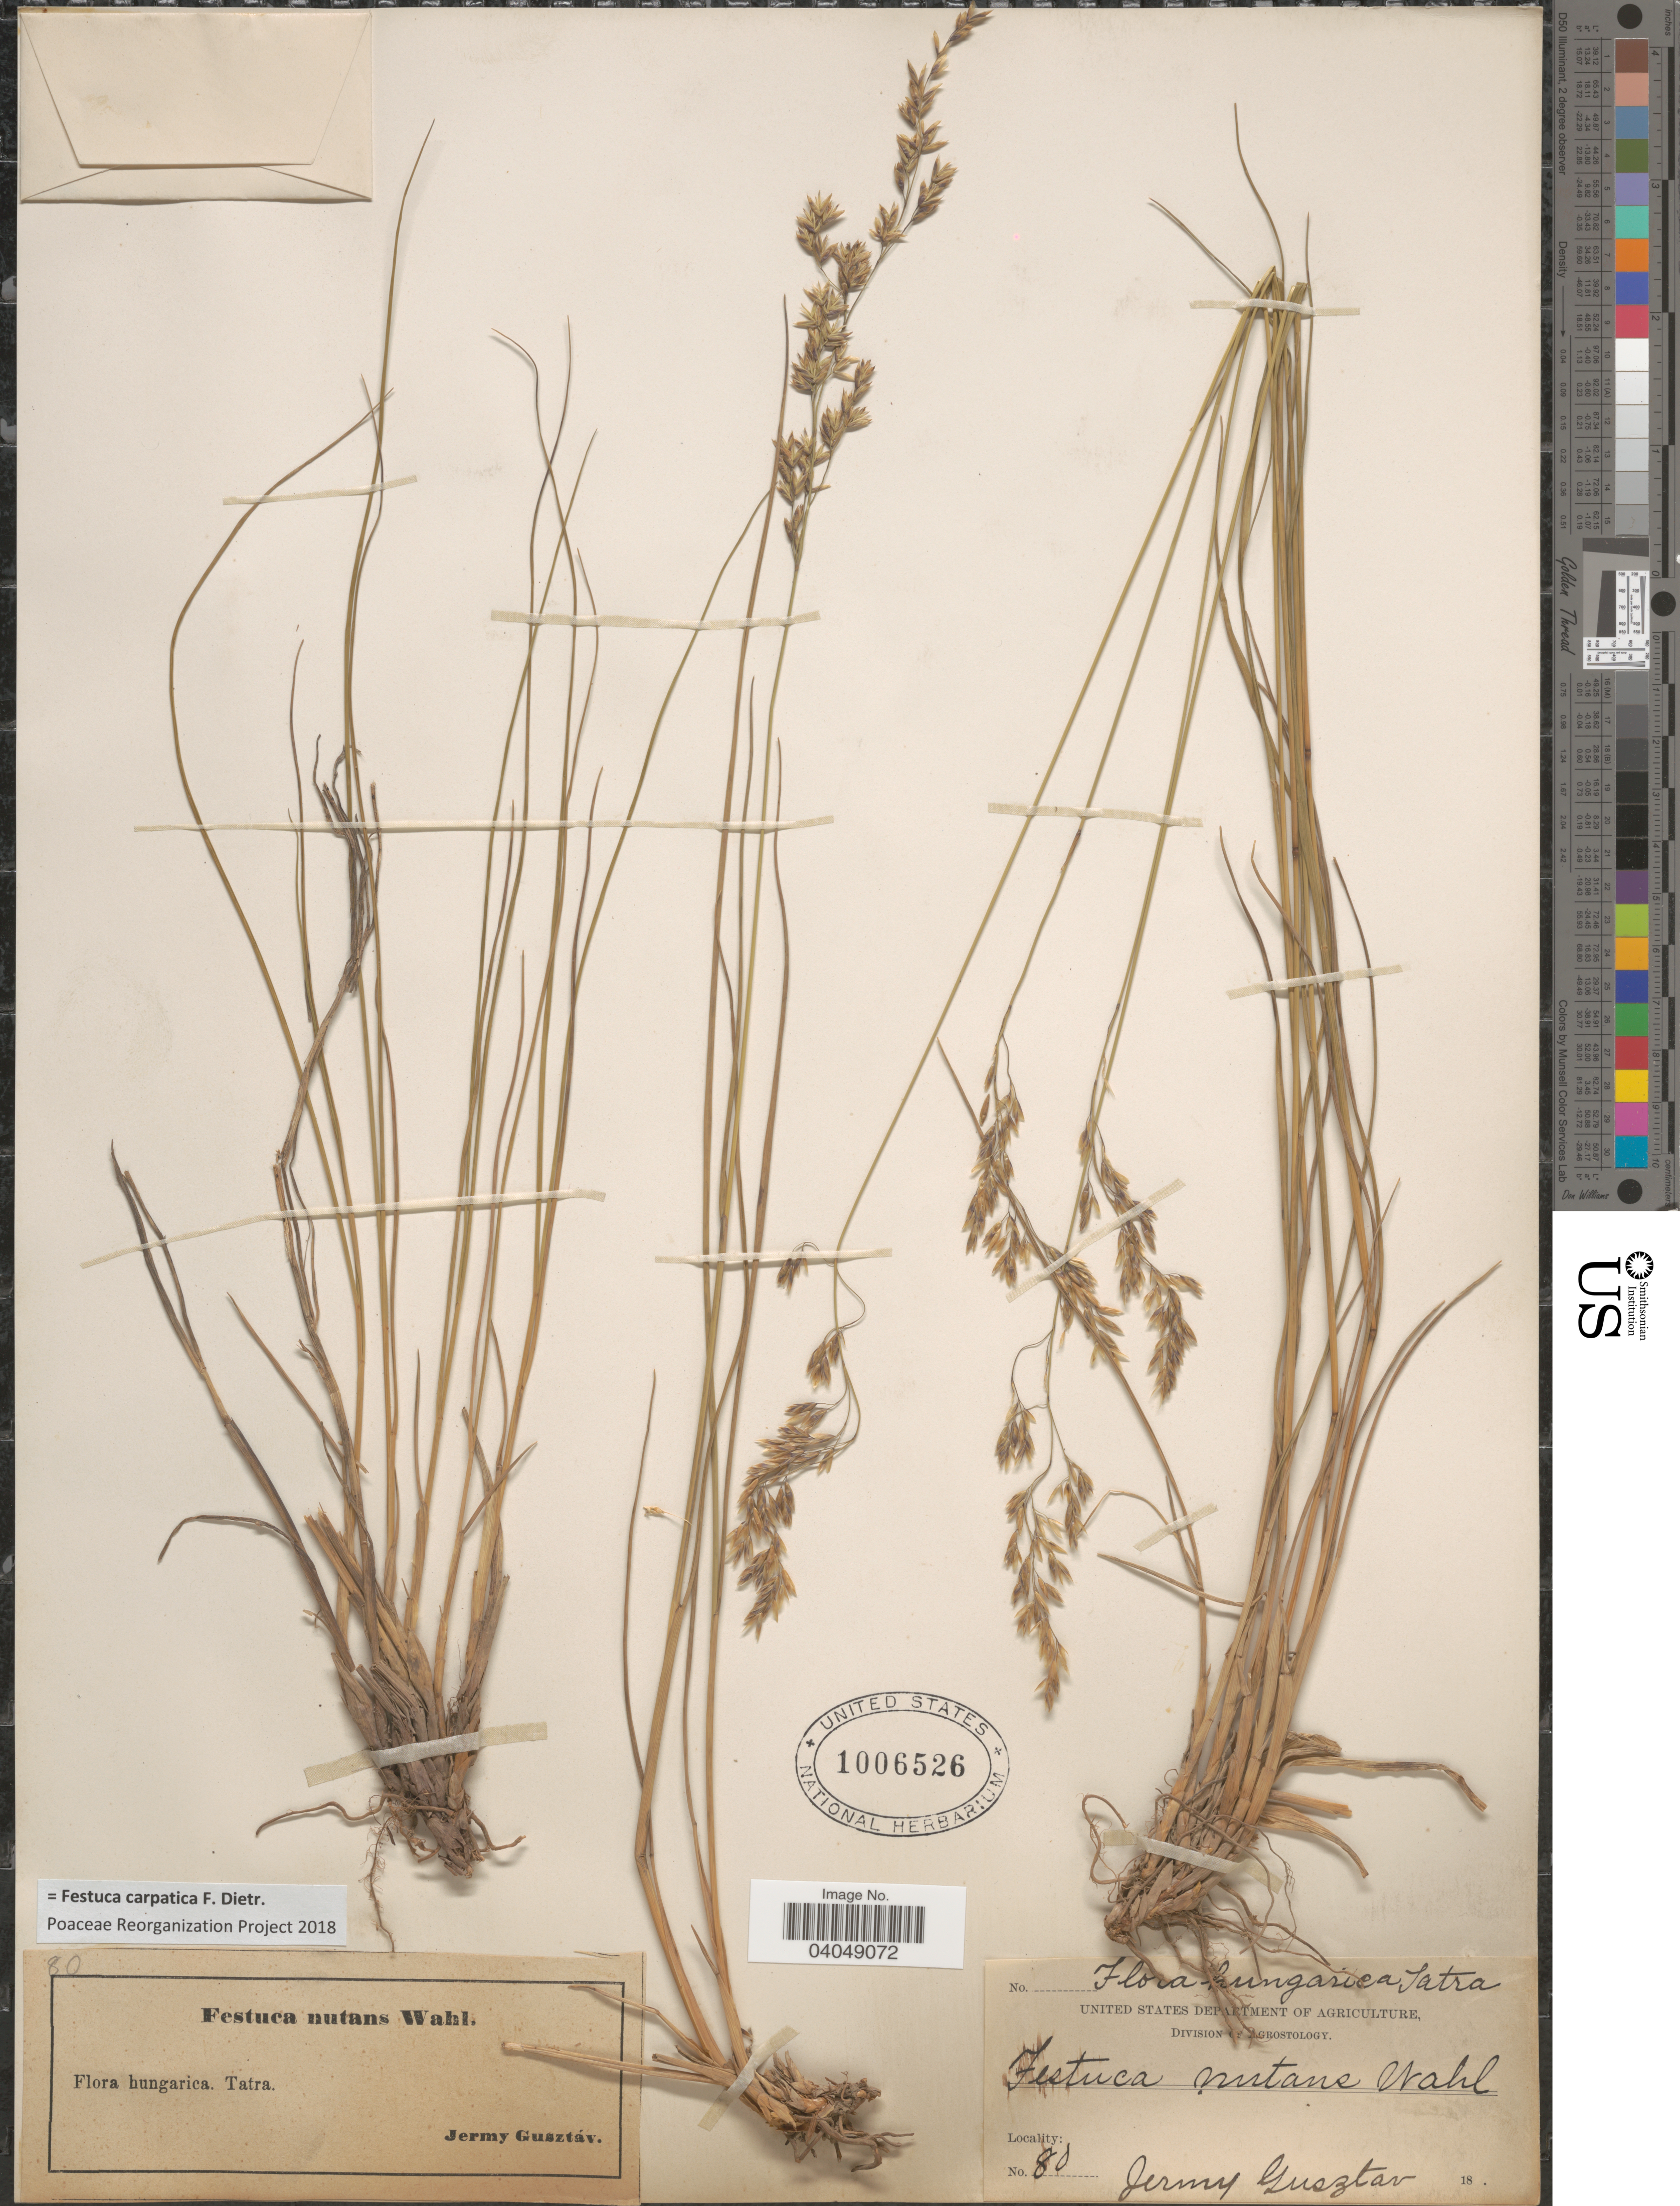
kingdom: Plantae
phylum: Tracheophyta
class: Liliopsida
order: Poales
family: Poaceae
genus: Festuca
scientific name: Festuca carpatica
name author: F. Dietr.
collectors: G. Jermy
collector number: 80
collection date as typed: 18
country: Hungary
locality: Hungarica. Tatra. Hungarica Tatra.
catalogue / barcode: US 1006526